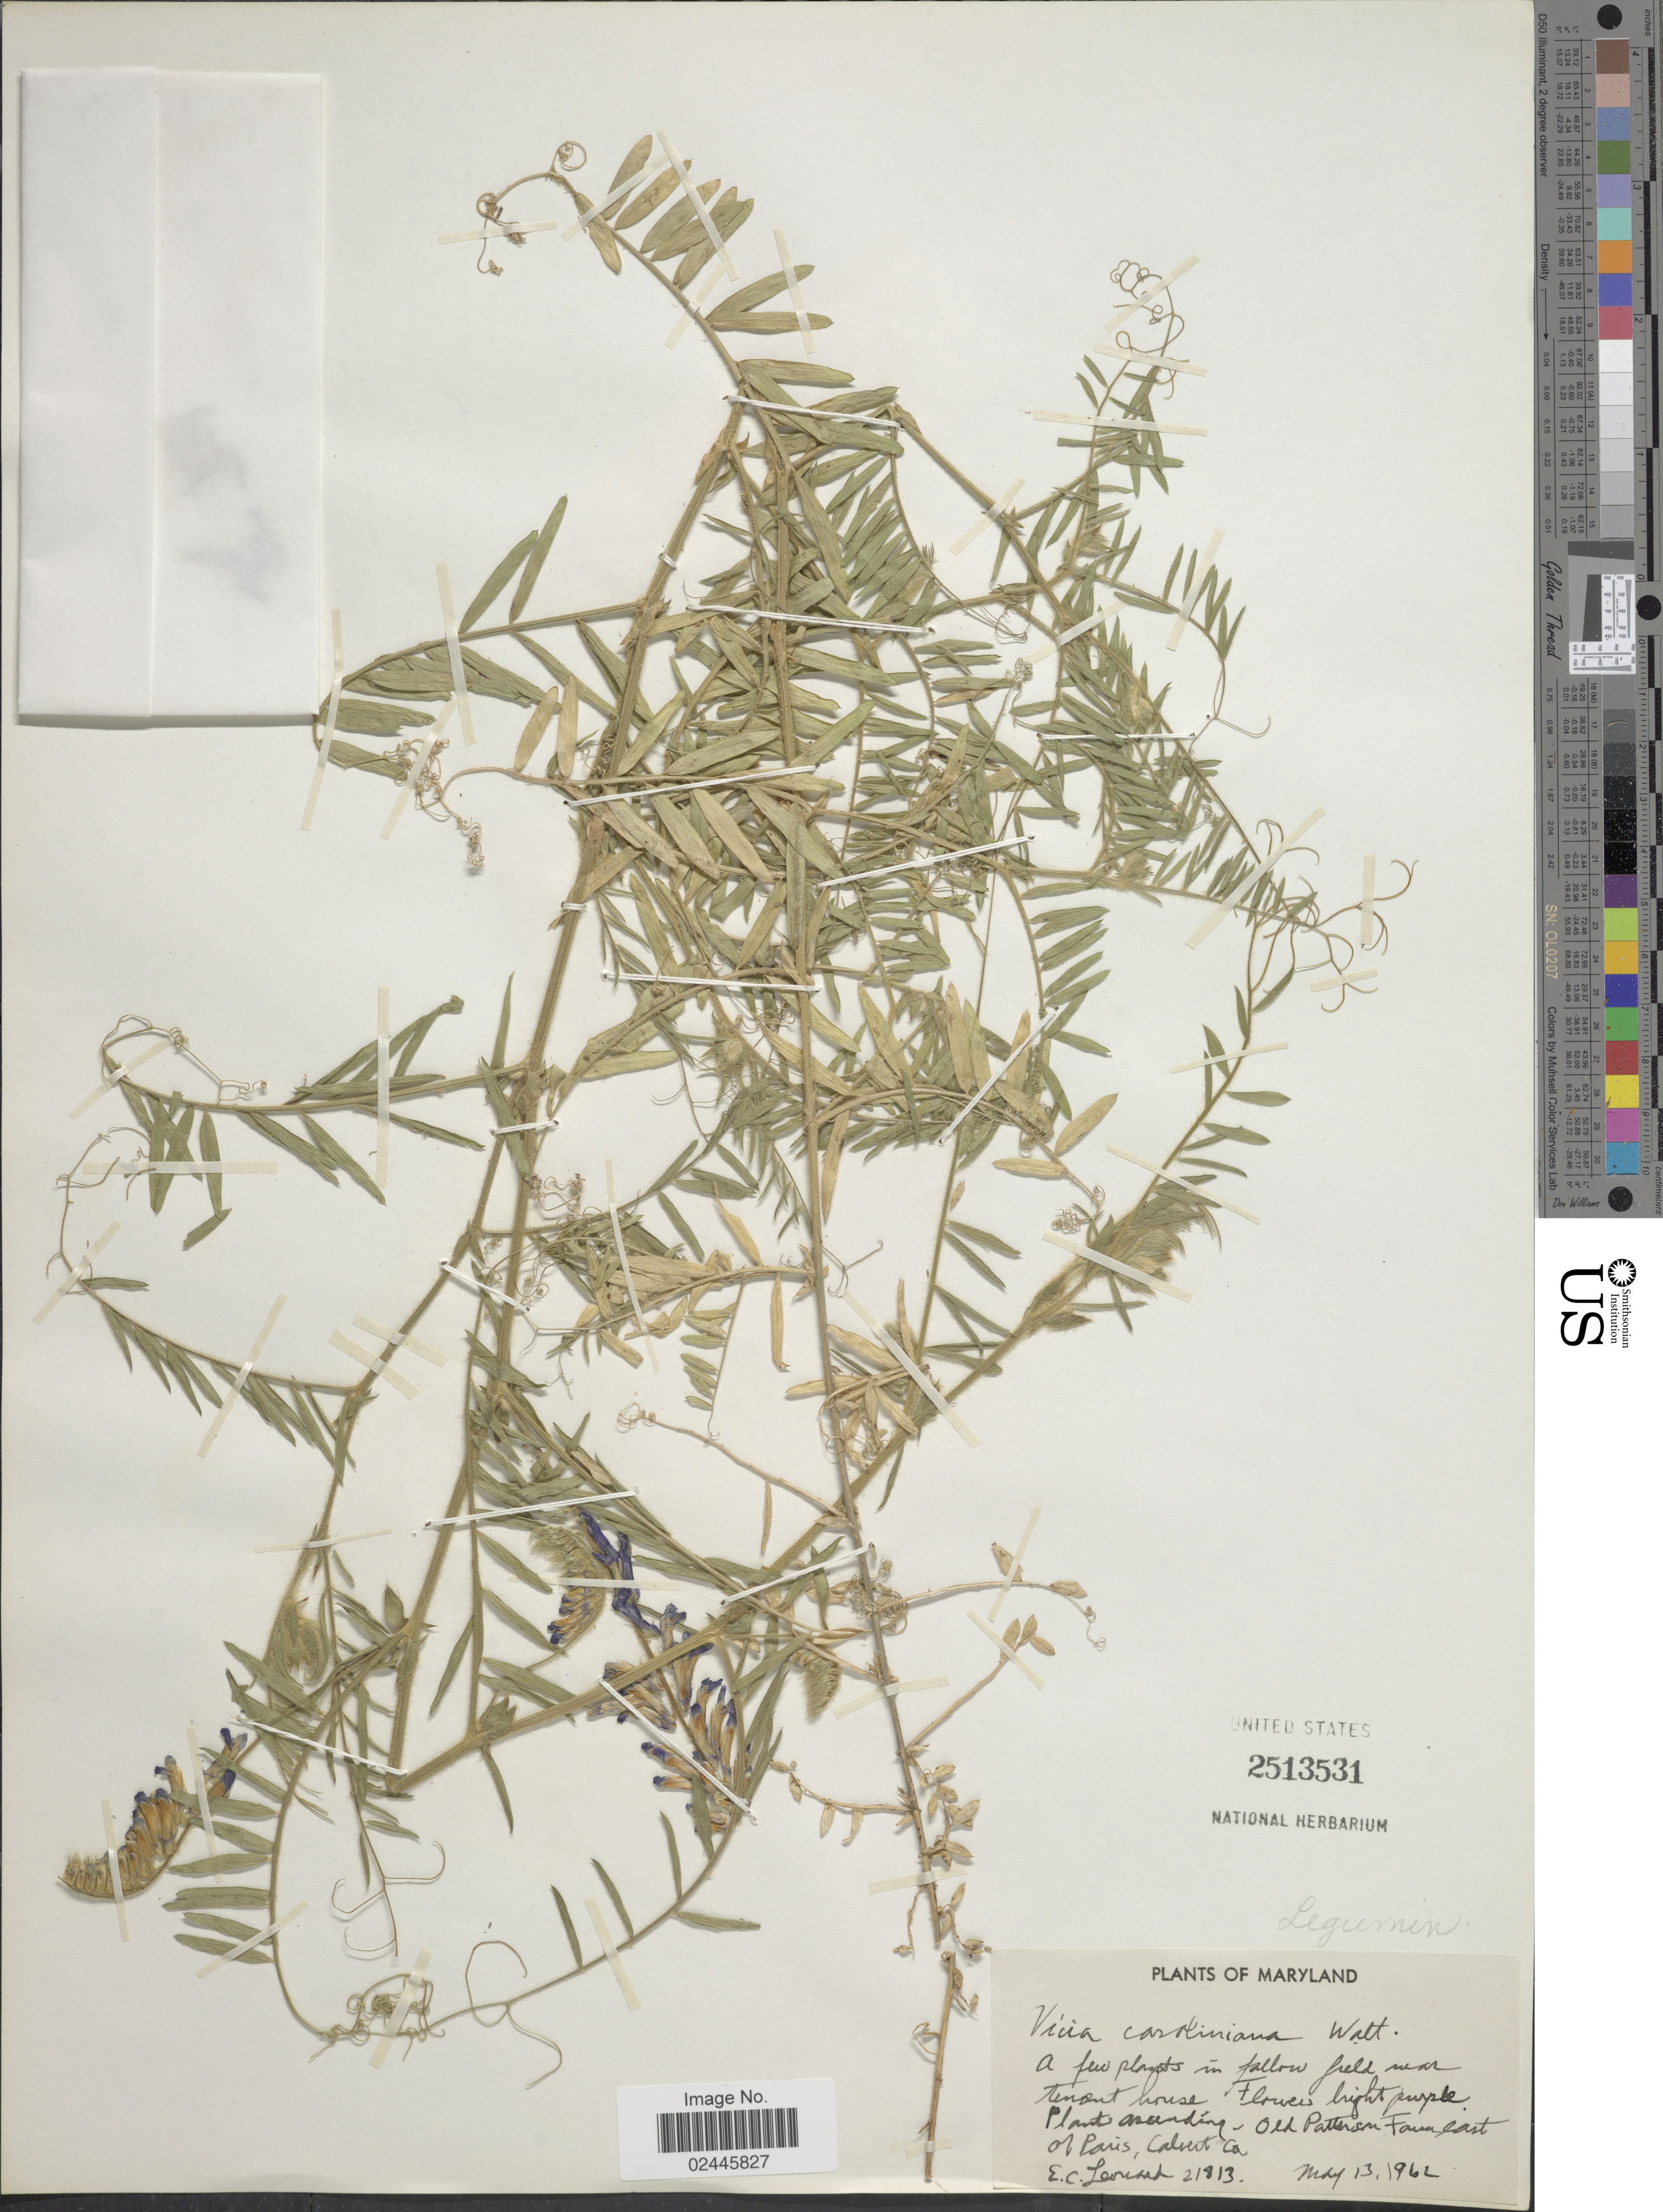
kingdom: Plantae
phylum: Tracheophyta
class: Magnoliopsida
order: Fabales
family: Fabaceae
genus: Vicia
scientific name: Vicia californica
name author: Greene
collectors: E. C. Leonard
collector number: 21813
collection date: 1962-05-13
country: United States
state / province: Maryland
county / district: Calvert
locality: Maryland. Old Patterson Farm east of Paris, Calvert Co,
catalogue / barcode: US 2513531